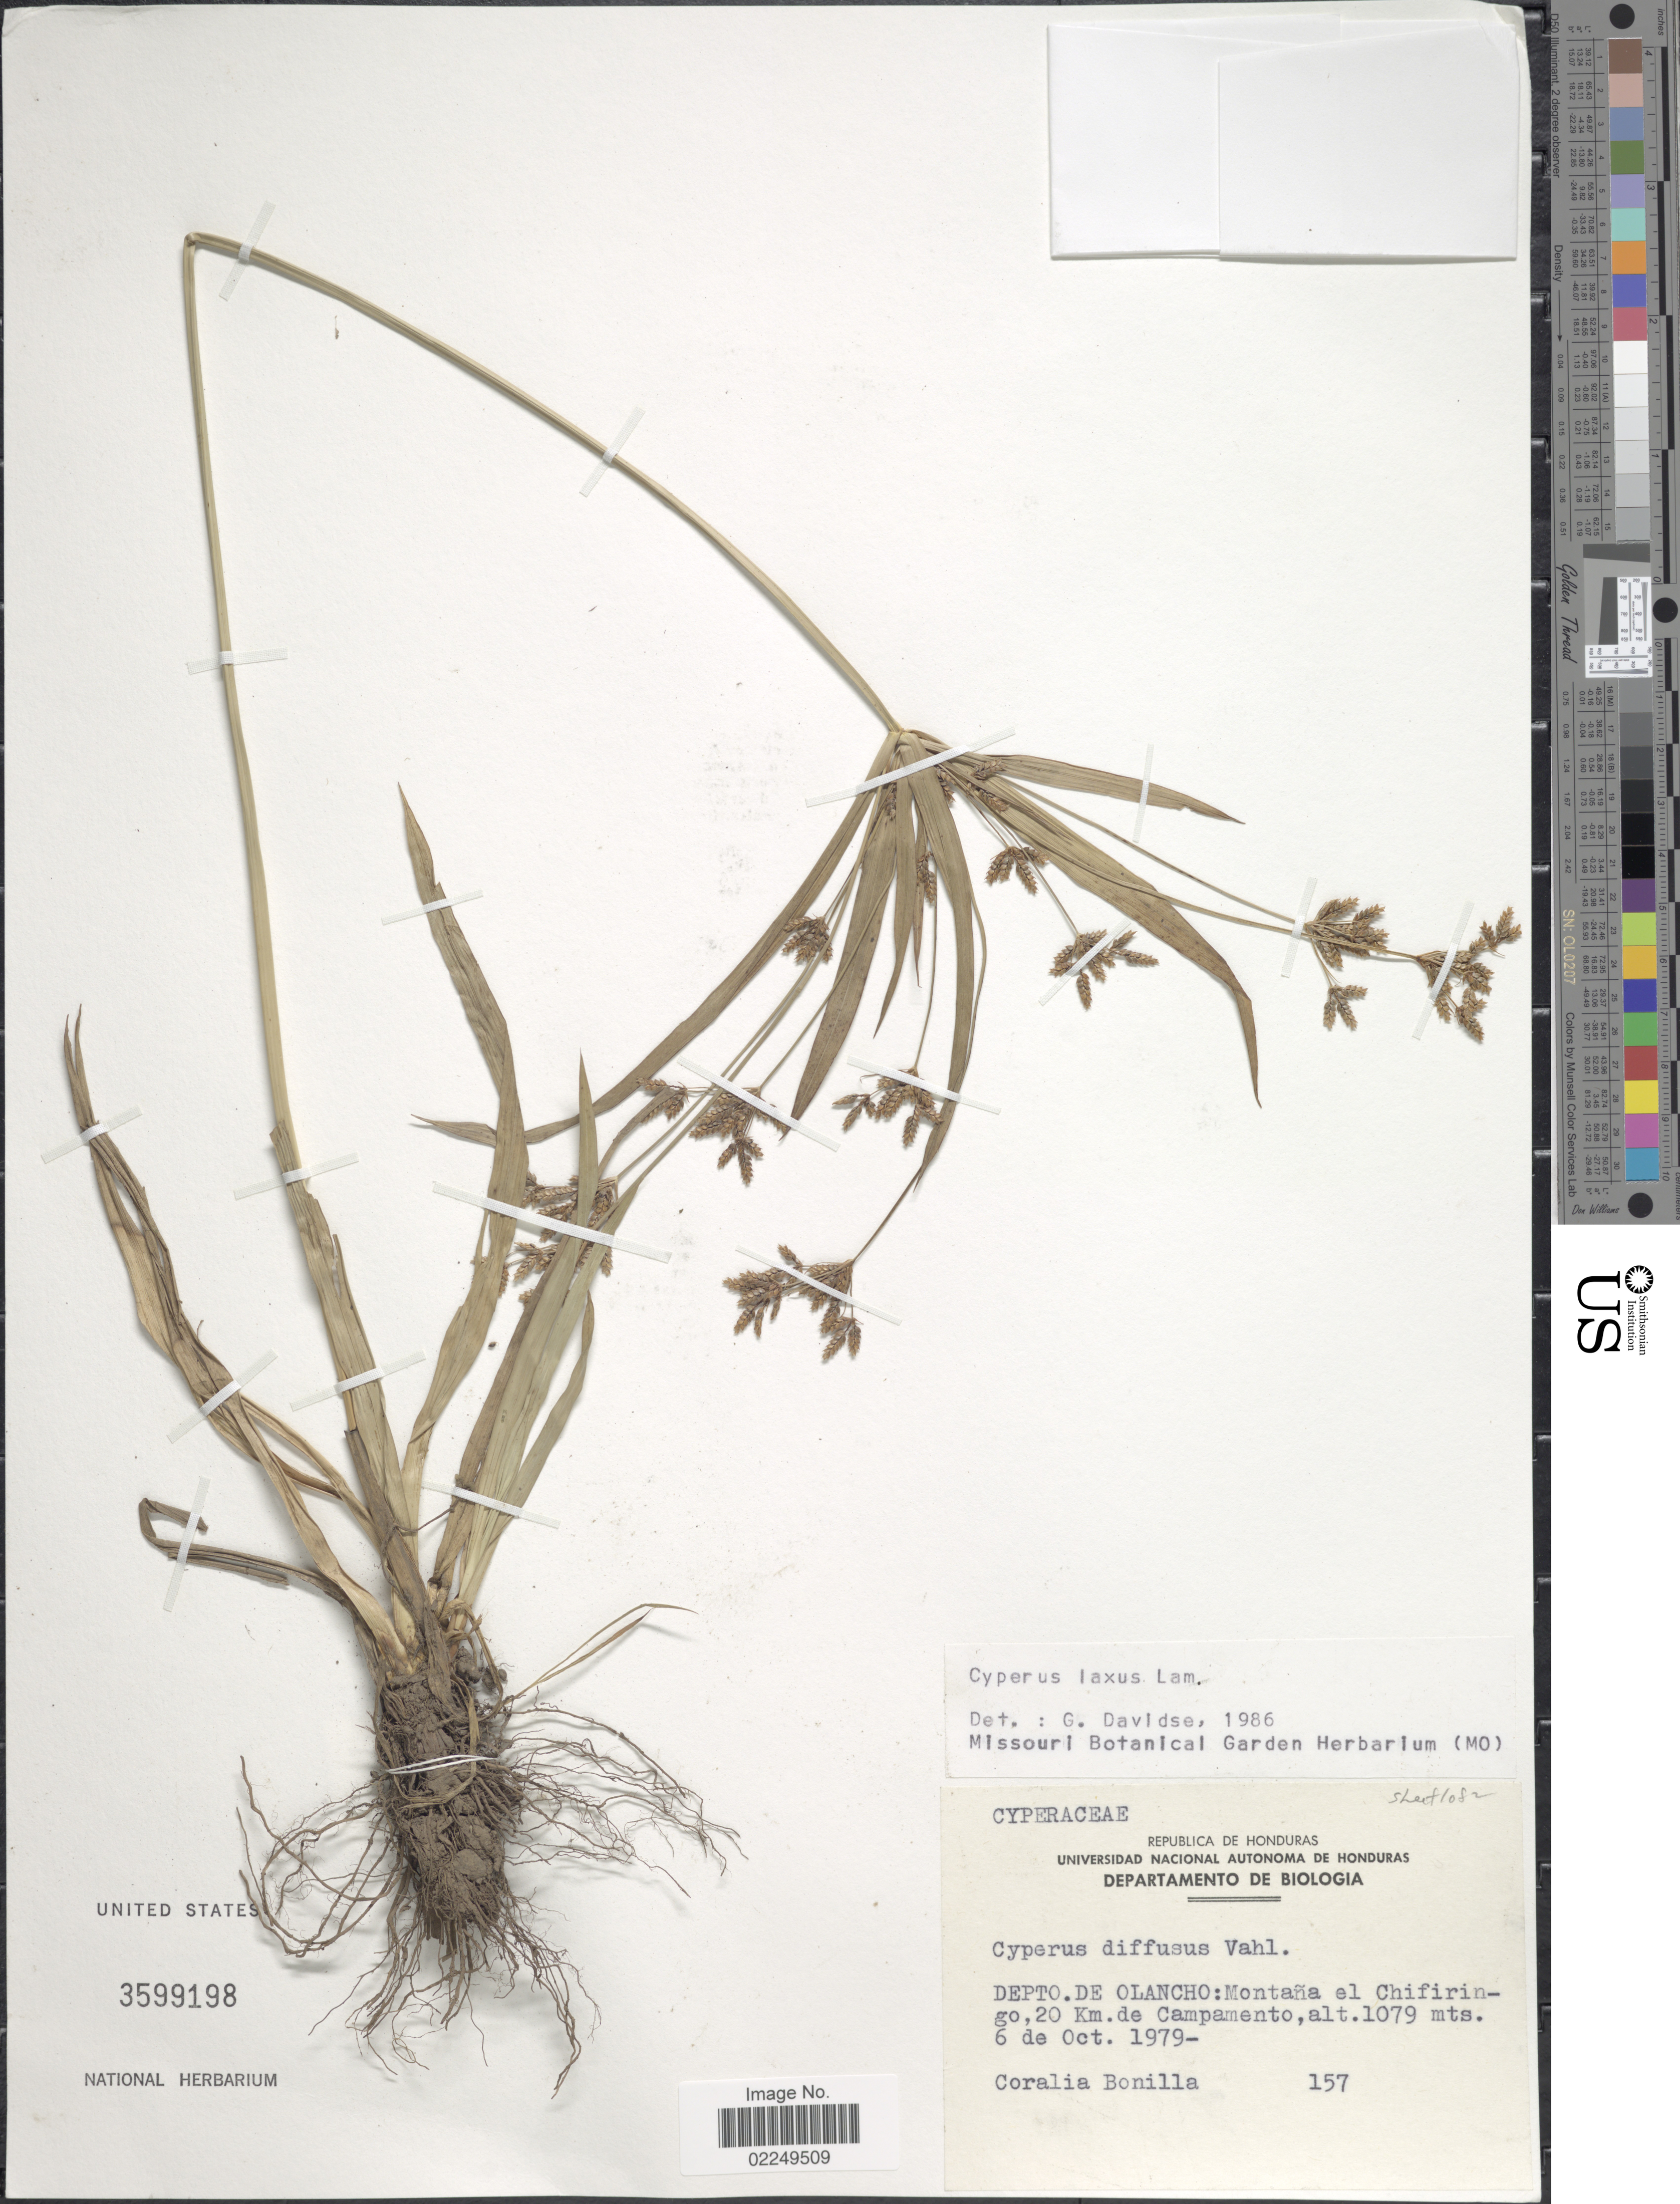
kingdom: Plantae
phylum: Tracheophyta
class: Liliopsida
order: Poales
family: Cyperaceae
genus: Cyperus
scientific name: Cyperus laxus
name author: Lam.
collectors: C. Bonilla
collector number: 157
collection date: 1979-10-06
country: Honduras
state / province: Olancho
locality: Depto. de Olancho: Montana el Chifiringo, 20 km. de Campamento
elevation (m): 1079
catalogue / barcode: US 3599198